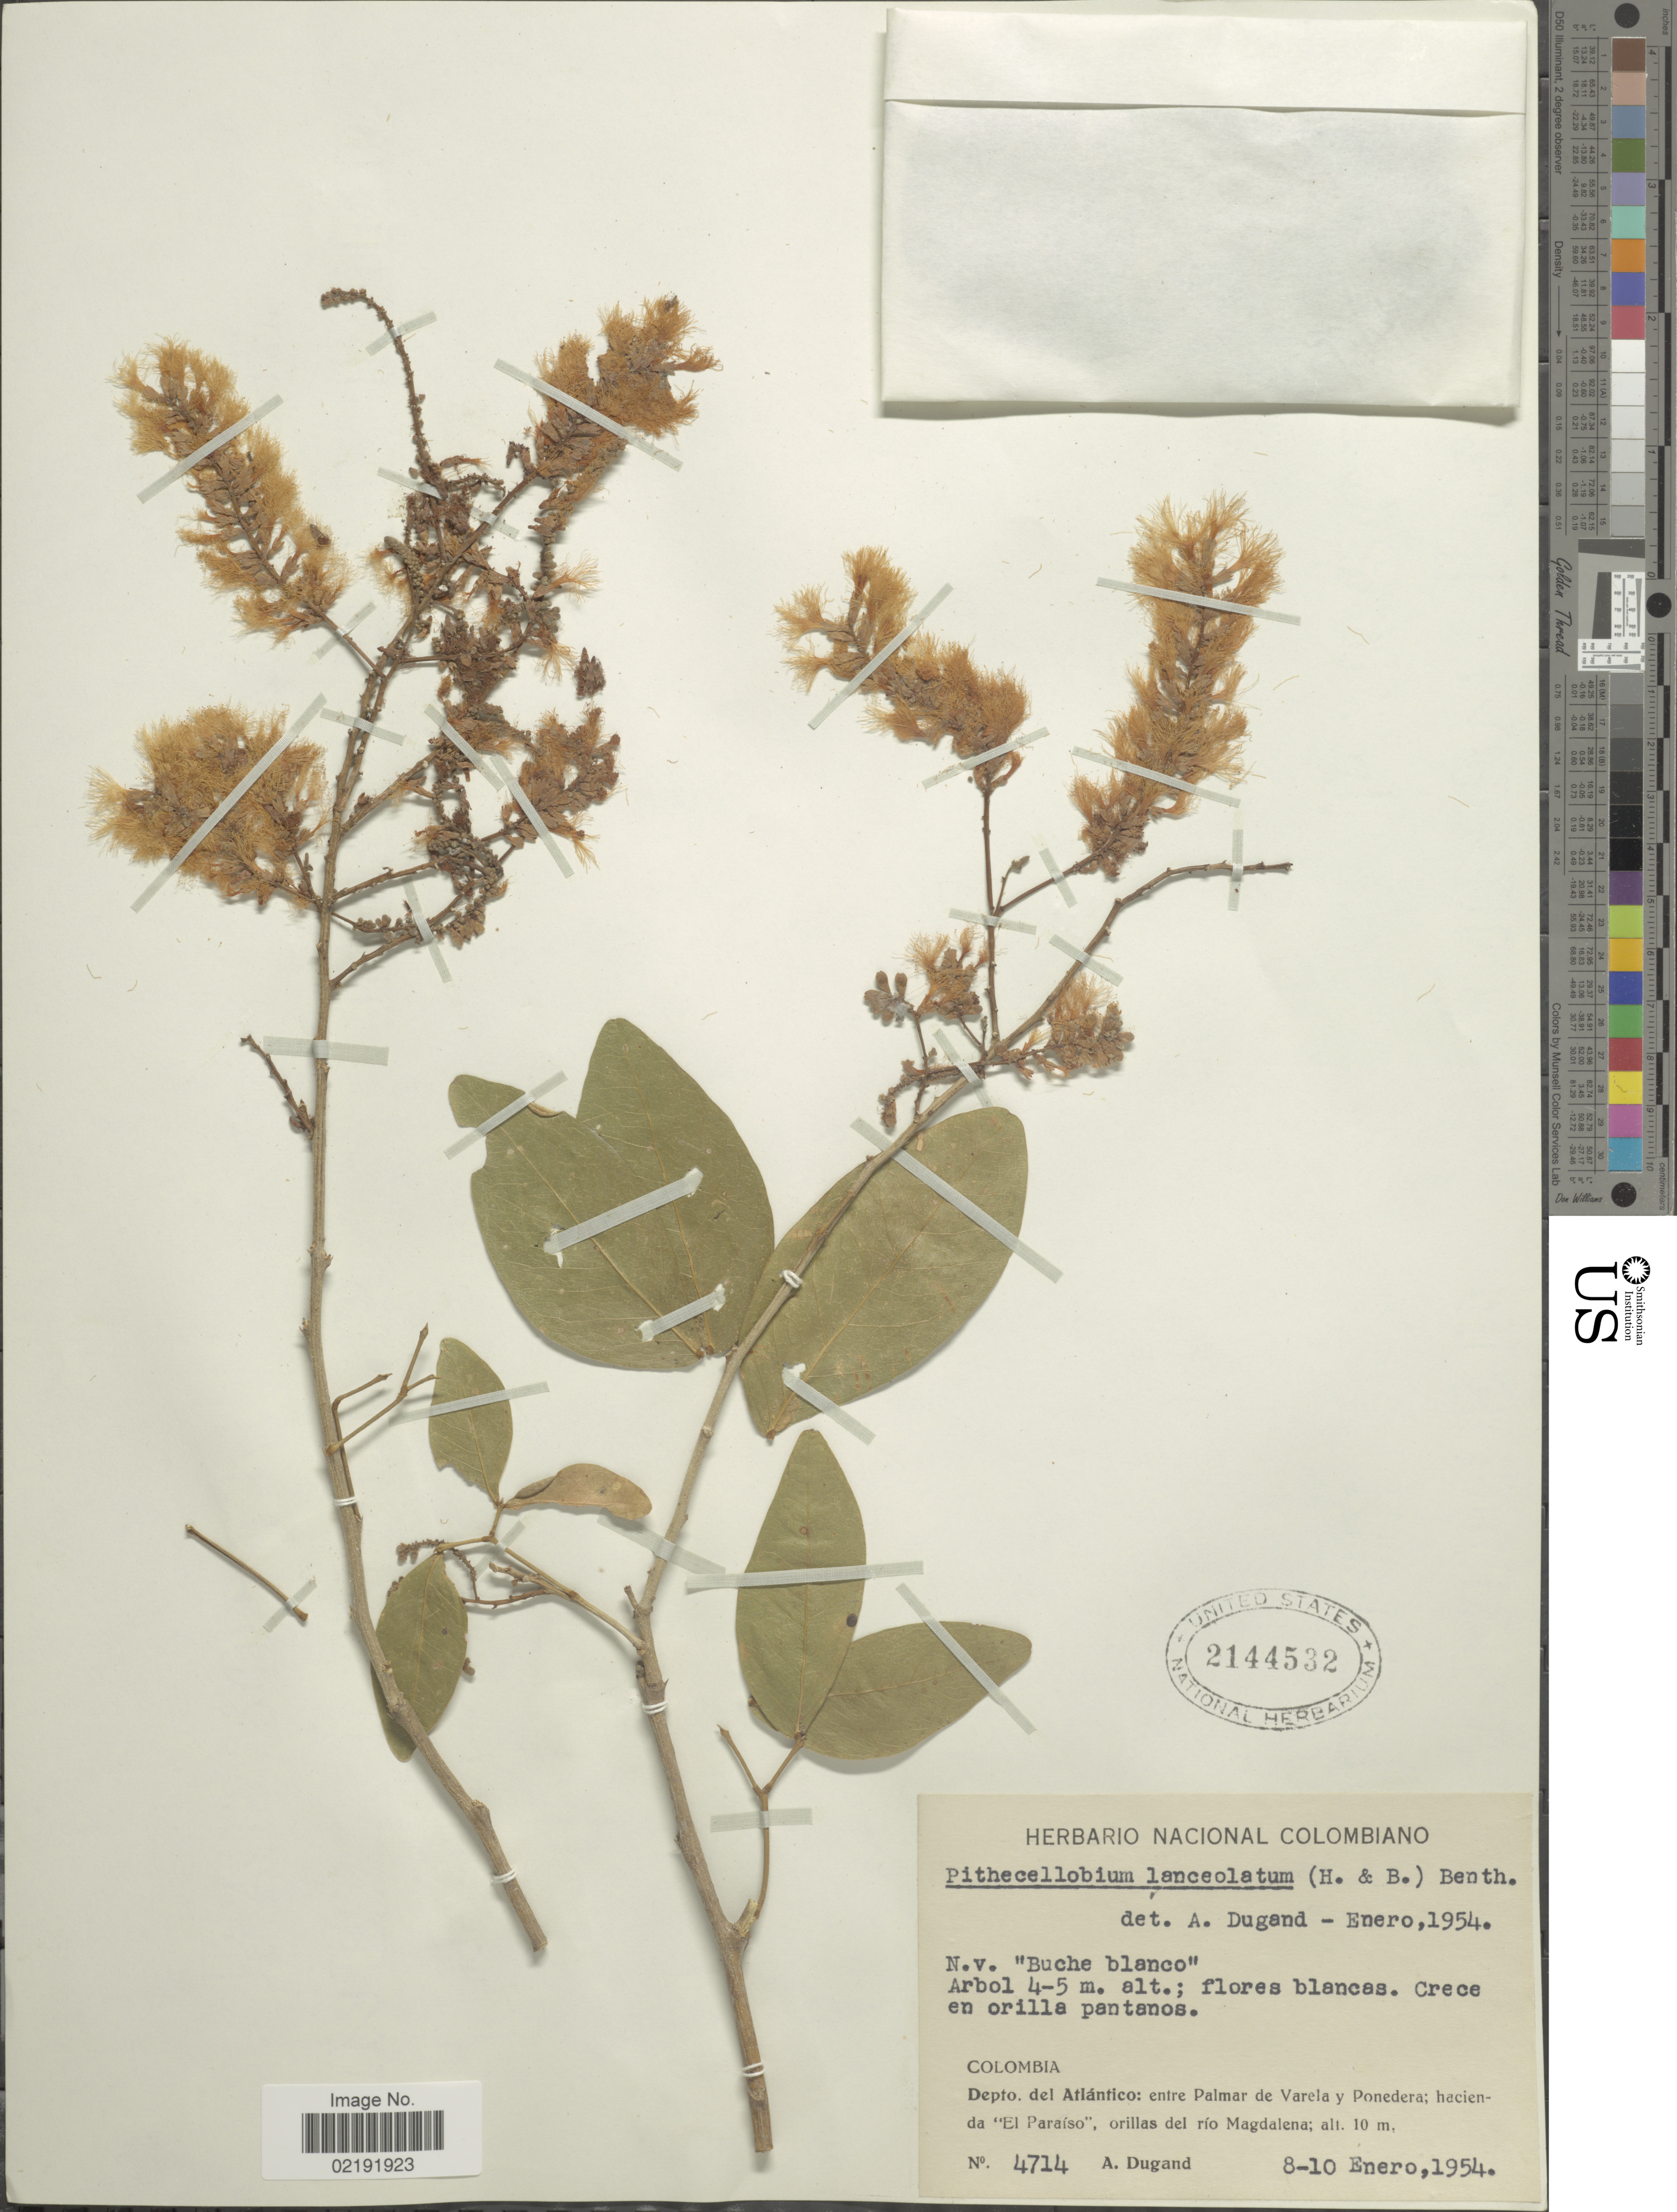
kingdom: Plantae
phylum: Tracheophyta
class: Magnoliopsida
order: Fabales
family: Fabaceae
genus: Pithecellobium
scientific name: Pithecellobium lanceolatum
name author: (Humb. & Bonpl. ex Willd.) Benth.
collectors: A. Dugand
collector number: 4714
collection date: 1954-01-08/1954-01-10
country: Colombia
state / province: Atlántico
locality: Colombia. Depto. del Atlántico: entre Palmar de Varela y Ponedera; hacienda "El Paraíso", orillas del río Magdalena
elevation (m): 10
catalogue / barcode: US 2144532